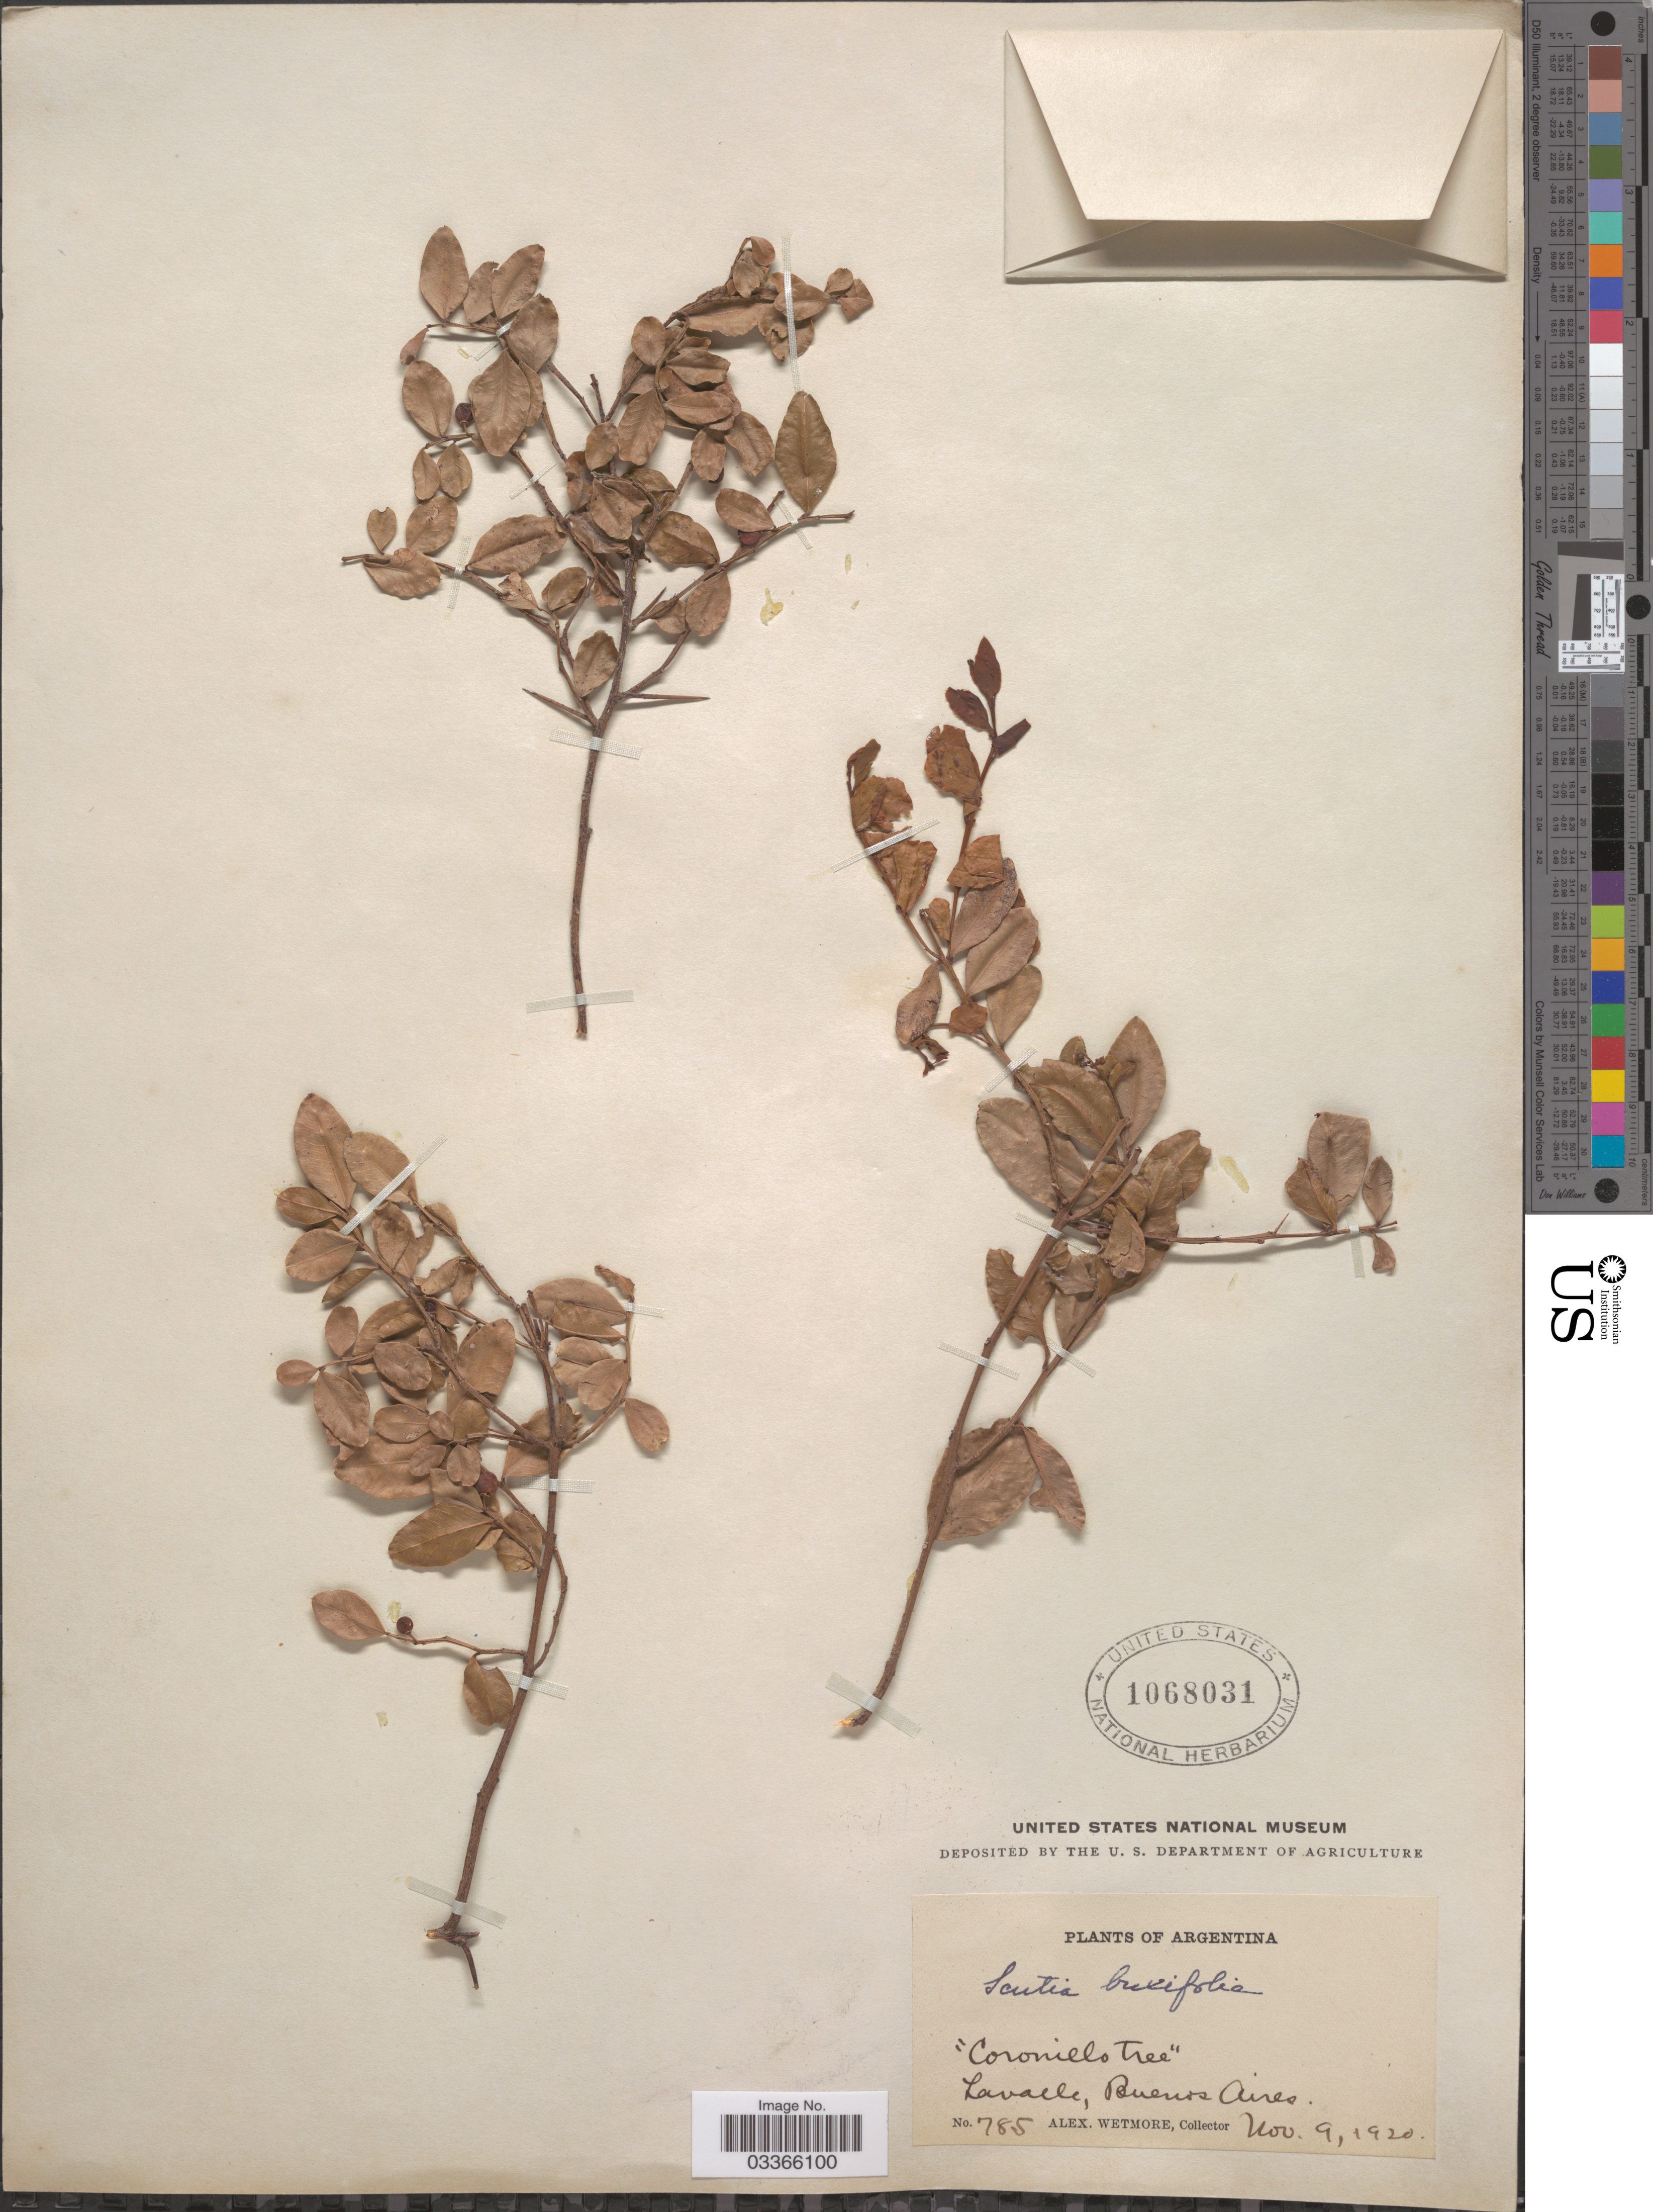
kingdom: Plantae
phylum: Tracheophyta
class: Magnoliopsida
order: Rosales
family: Rhamnaceae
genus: Scutia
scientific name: Scutia buxifolia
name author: Reissek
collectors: A. Wetmore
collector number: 785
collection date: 1920-11-09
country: Argentina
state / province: Buenos Aires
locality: Lavalle.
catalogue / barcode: US 1068031